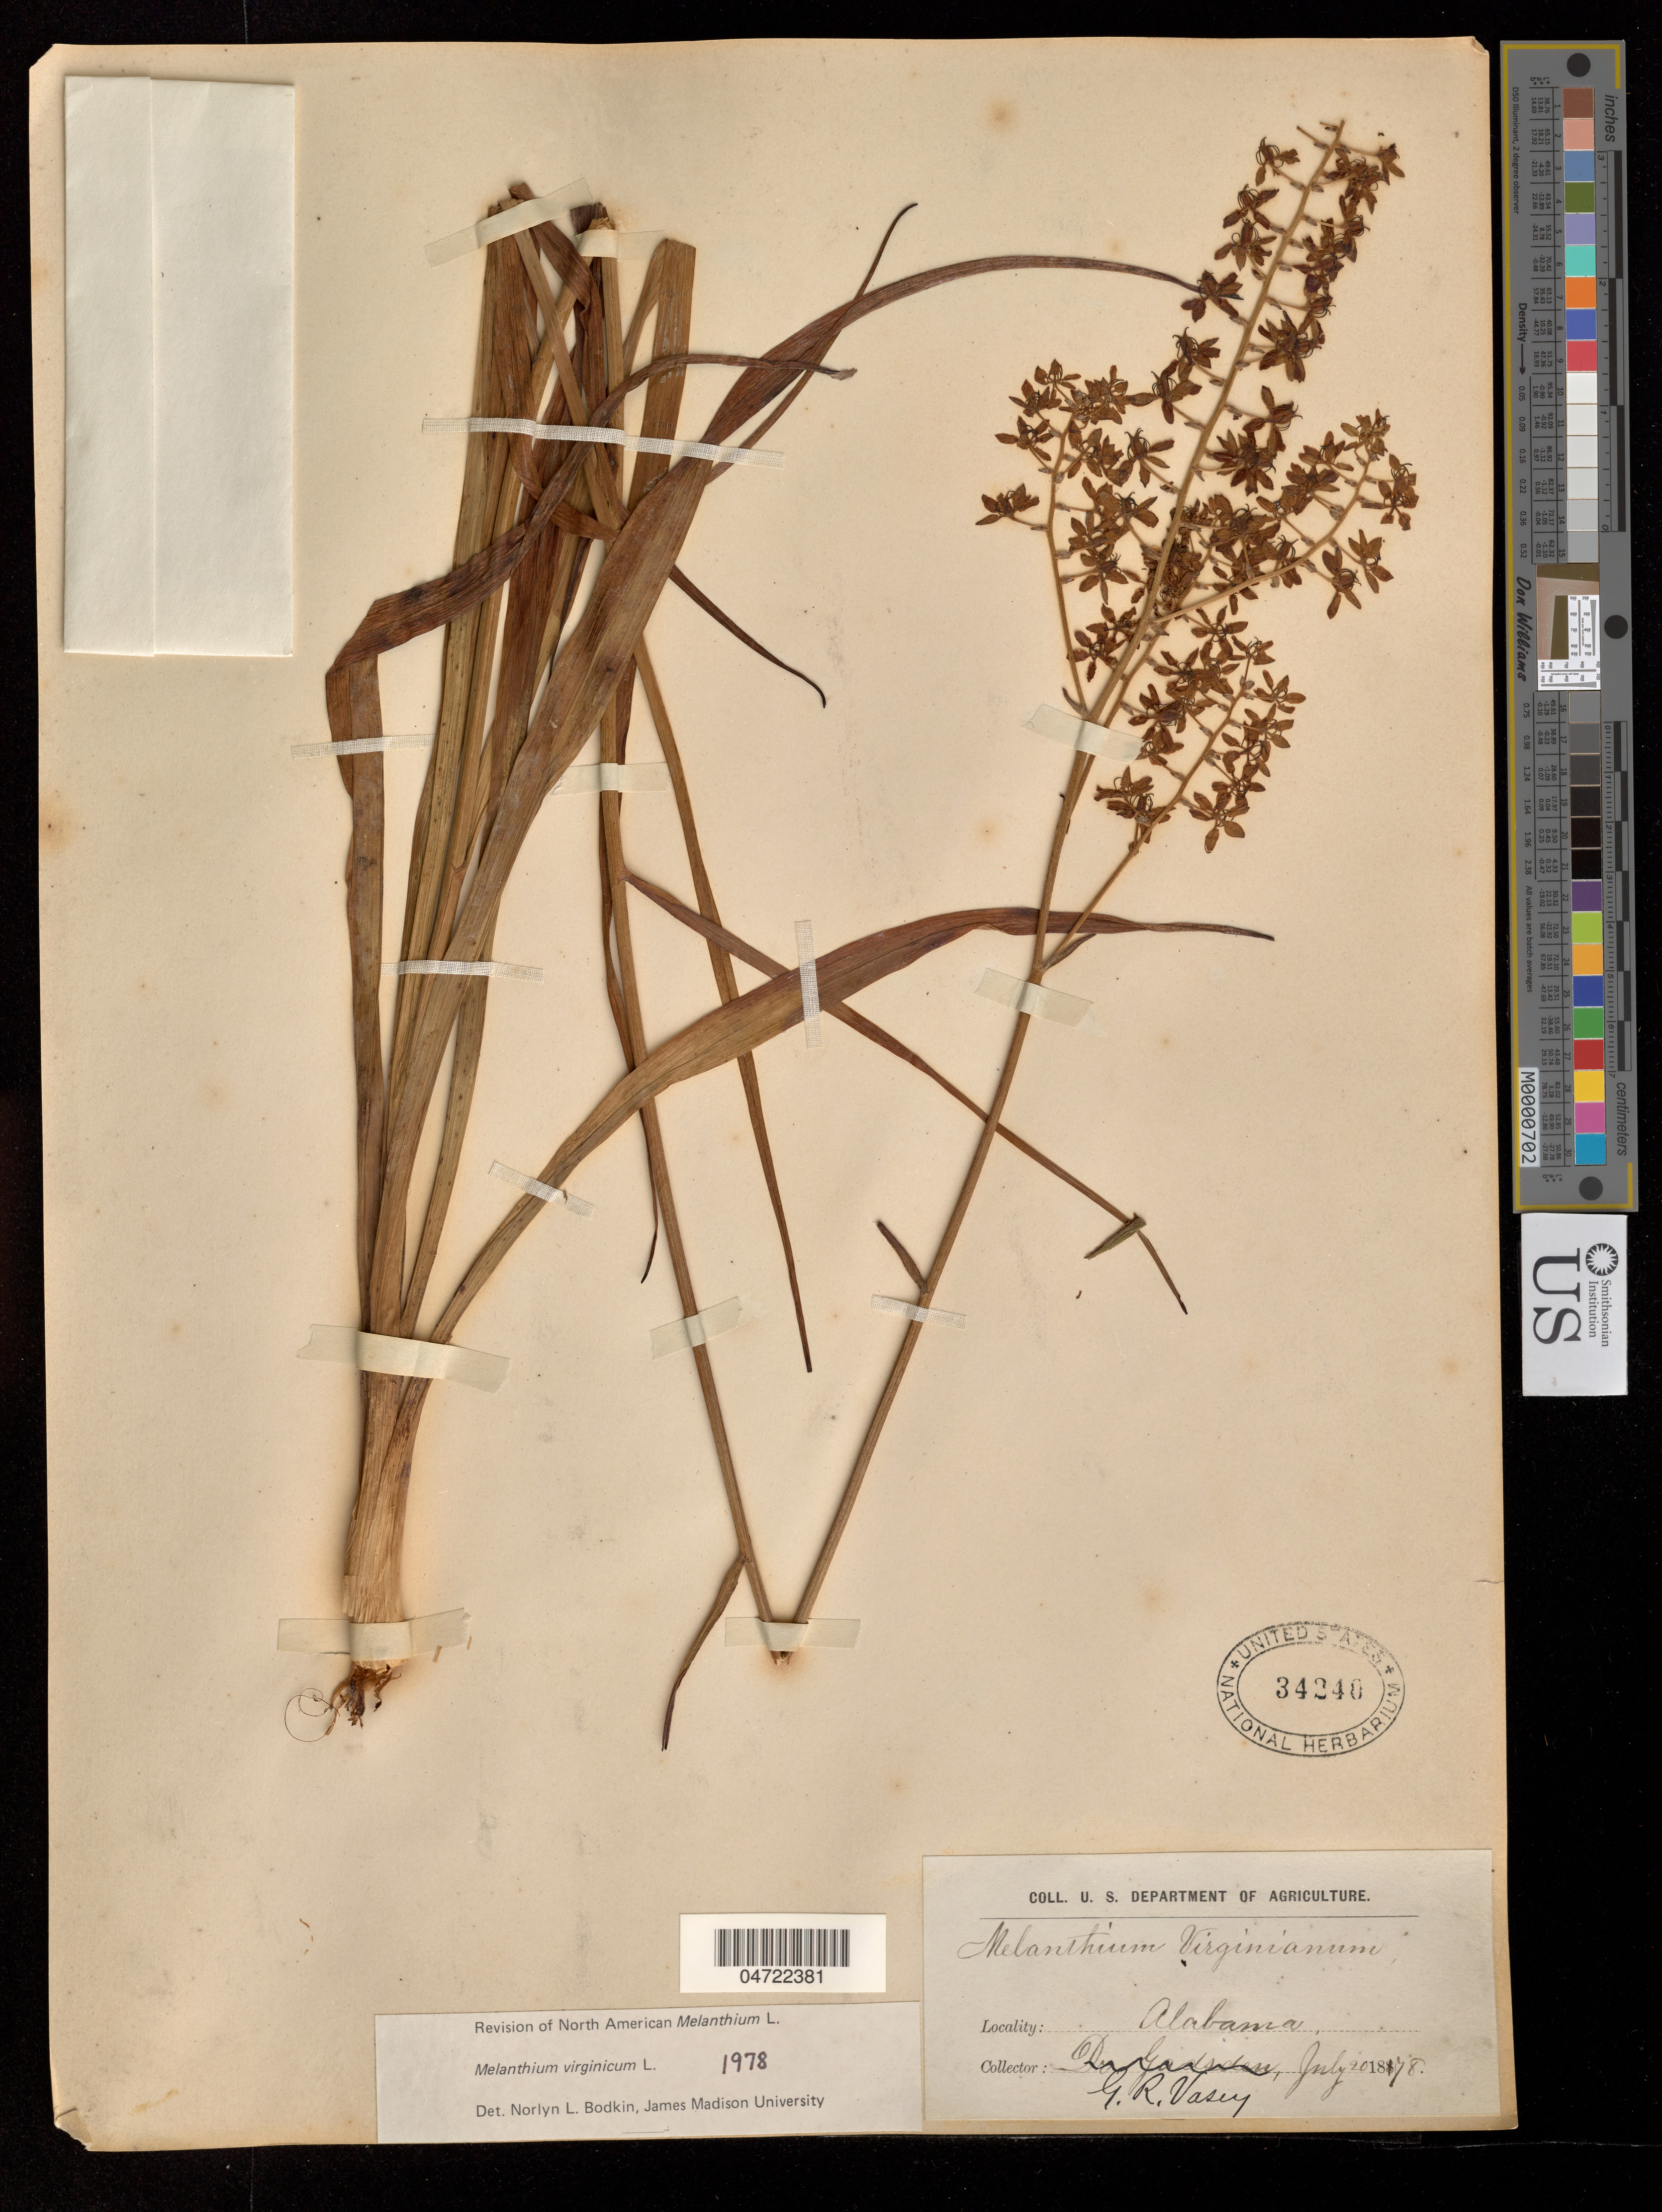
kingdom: Plantae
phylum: Tracheophyta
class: Liliopsida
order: Liliales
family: Melanthiaceae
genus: Melanthium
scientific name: Melanthium virginicum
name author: L.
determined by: Bodkin, N. L.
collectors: G. R. Vasey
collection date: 1878-07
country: United States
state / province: Tennessee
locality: Nashville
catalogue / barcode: US 34240